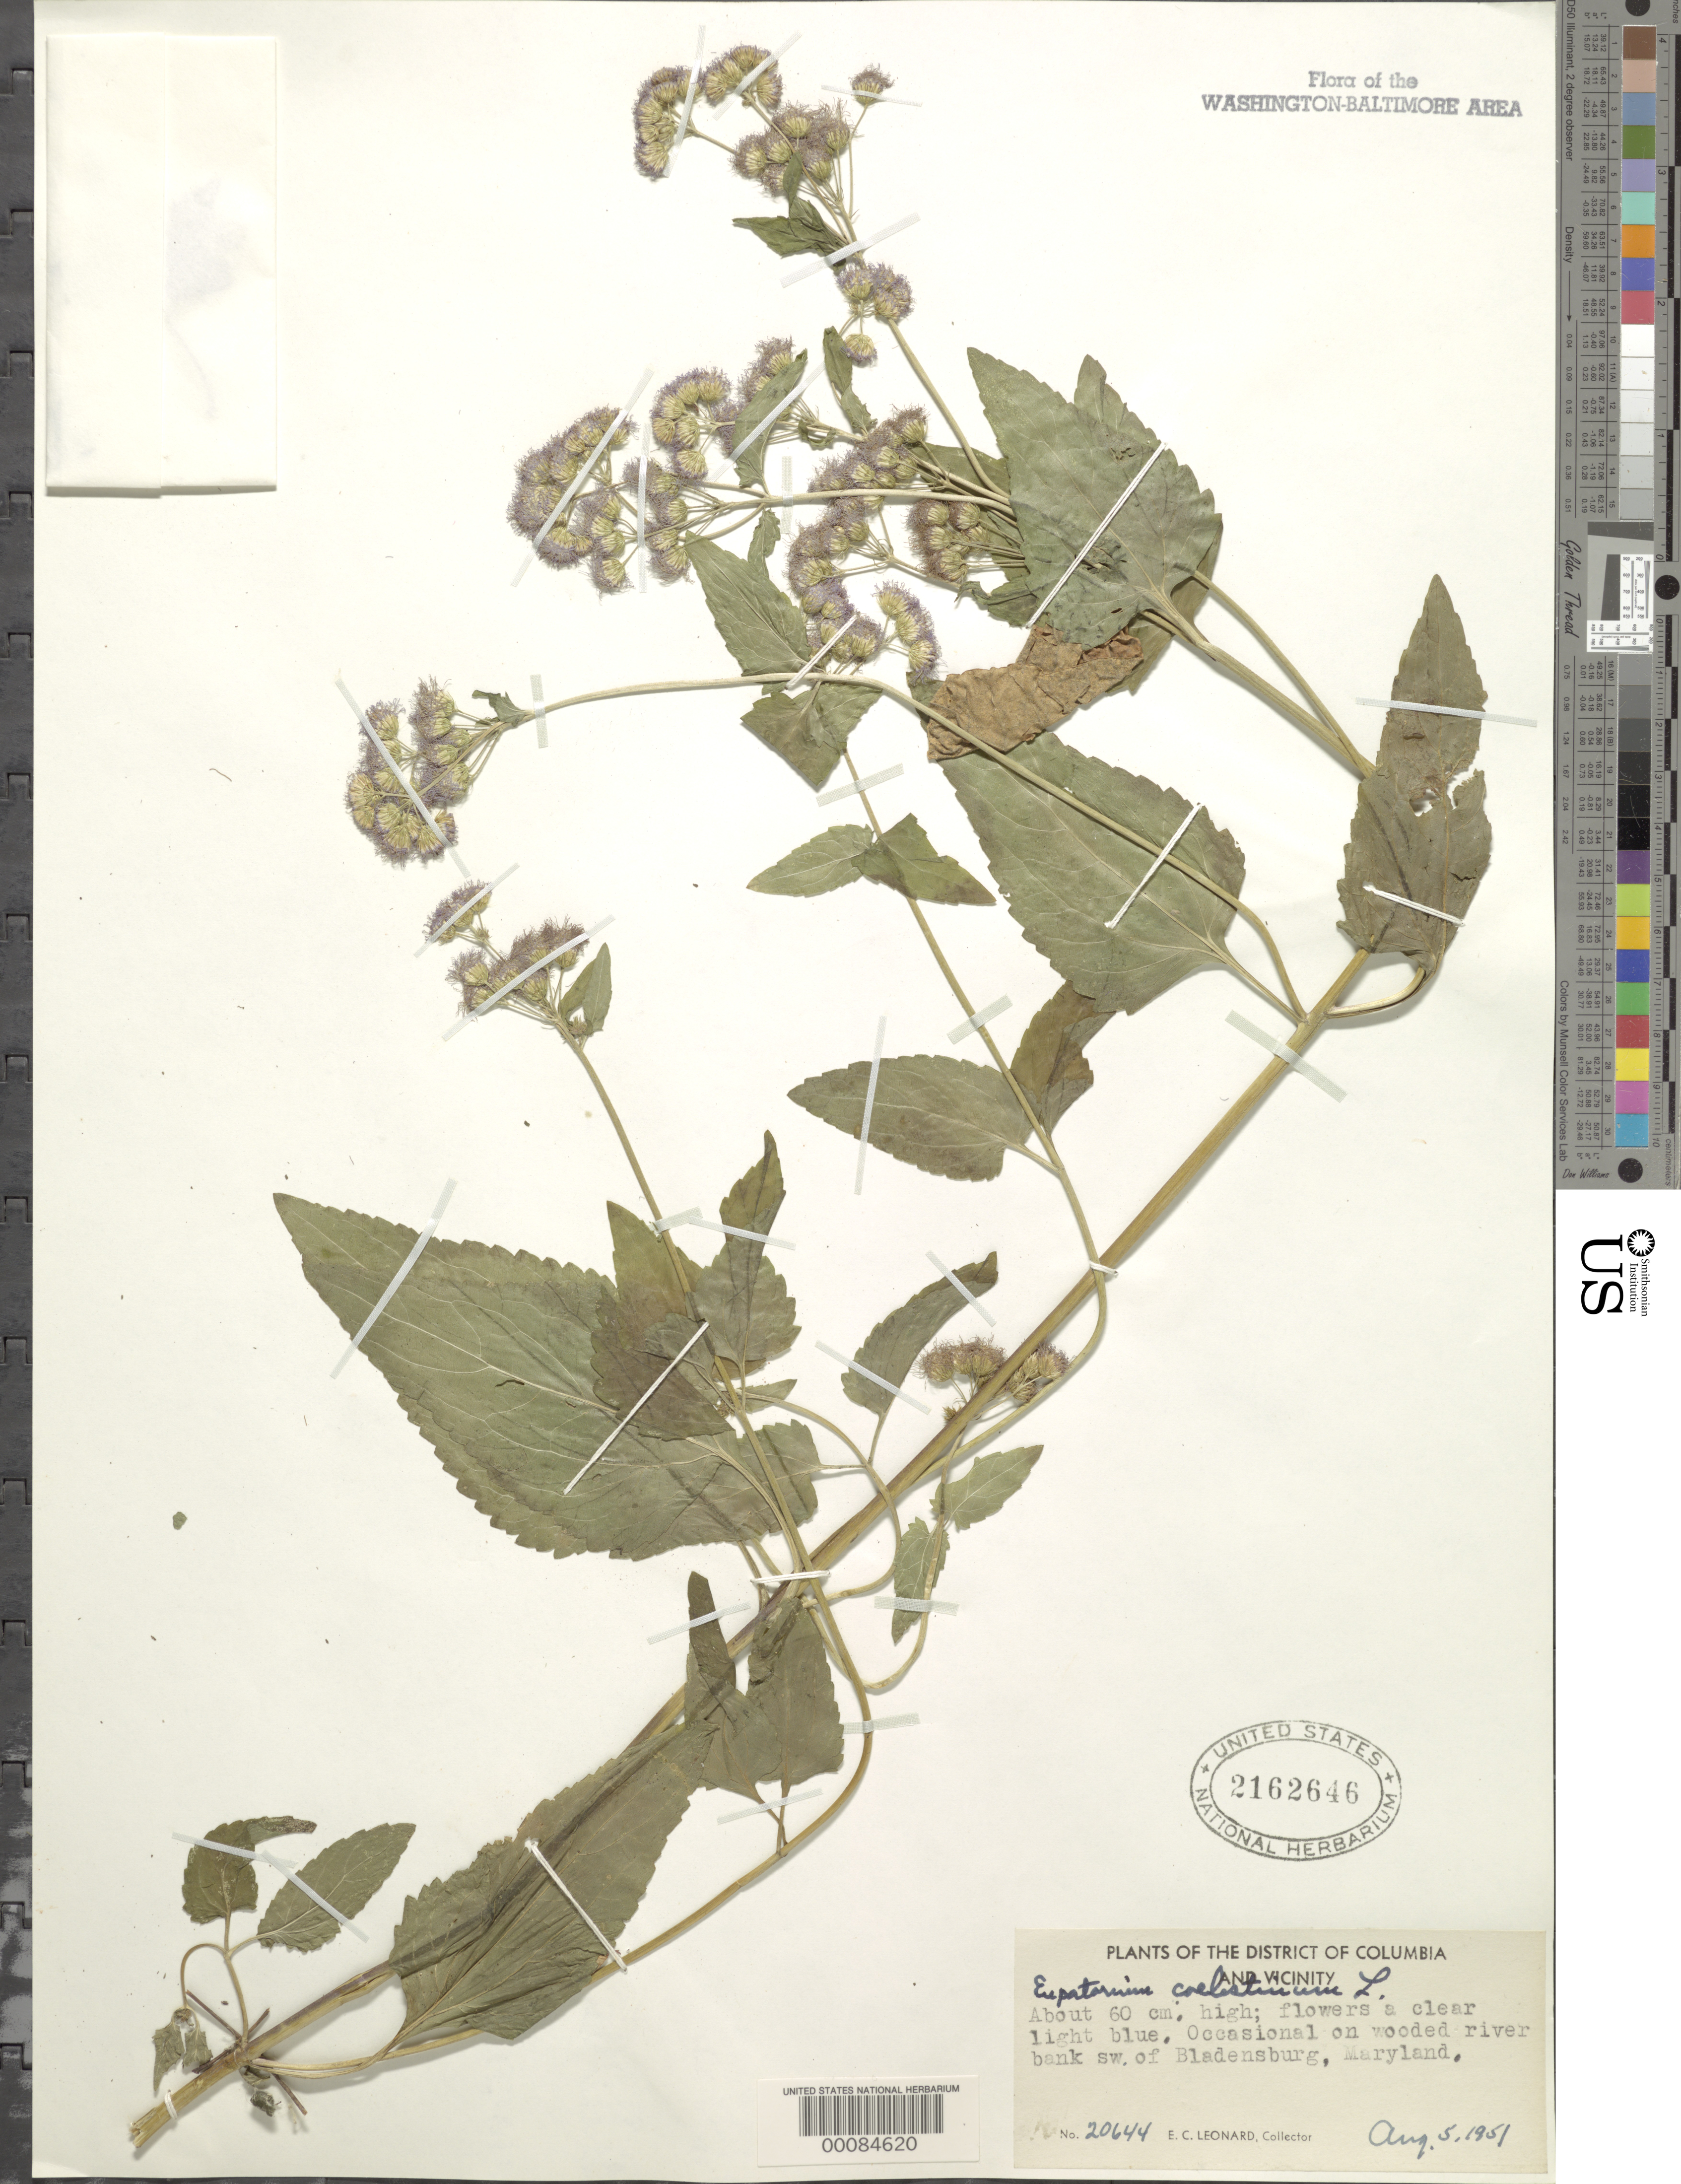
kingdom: Plantae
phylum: Tracheophyta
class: Magnoliopsida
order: Asterales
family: Asteraceae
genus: Conoclinium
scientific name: Conoclinium coelestinum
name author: (L.) DC.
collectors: E. C. Leonard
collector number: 20644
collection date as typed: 05 Aug 1951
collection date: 1951-08-05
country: United States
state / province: Maryland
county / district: Prince George's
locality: Bladensburg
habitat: Wooded river bank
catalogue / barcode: US 2162646